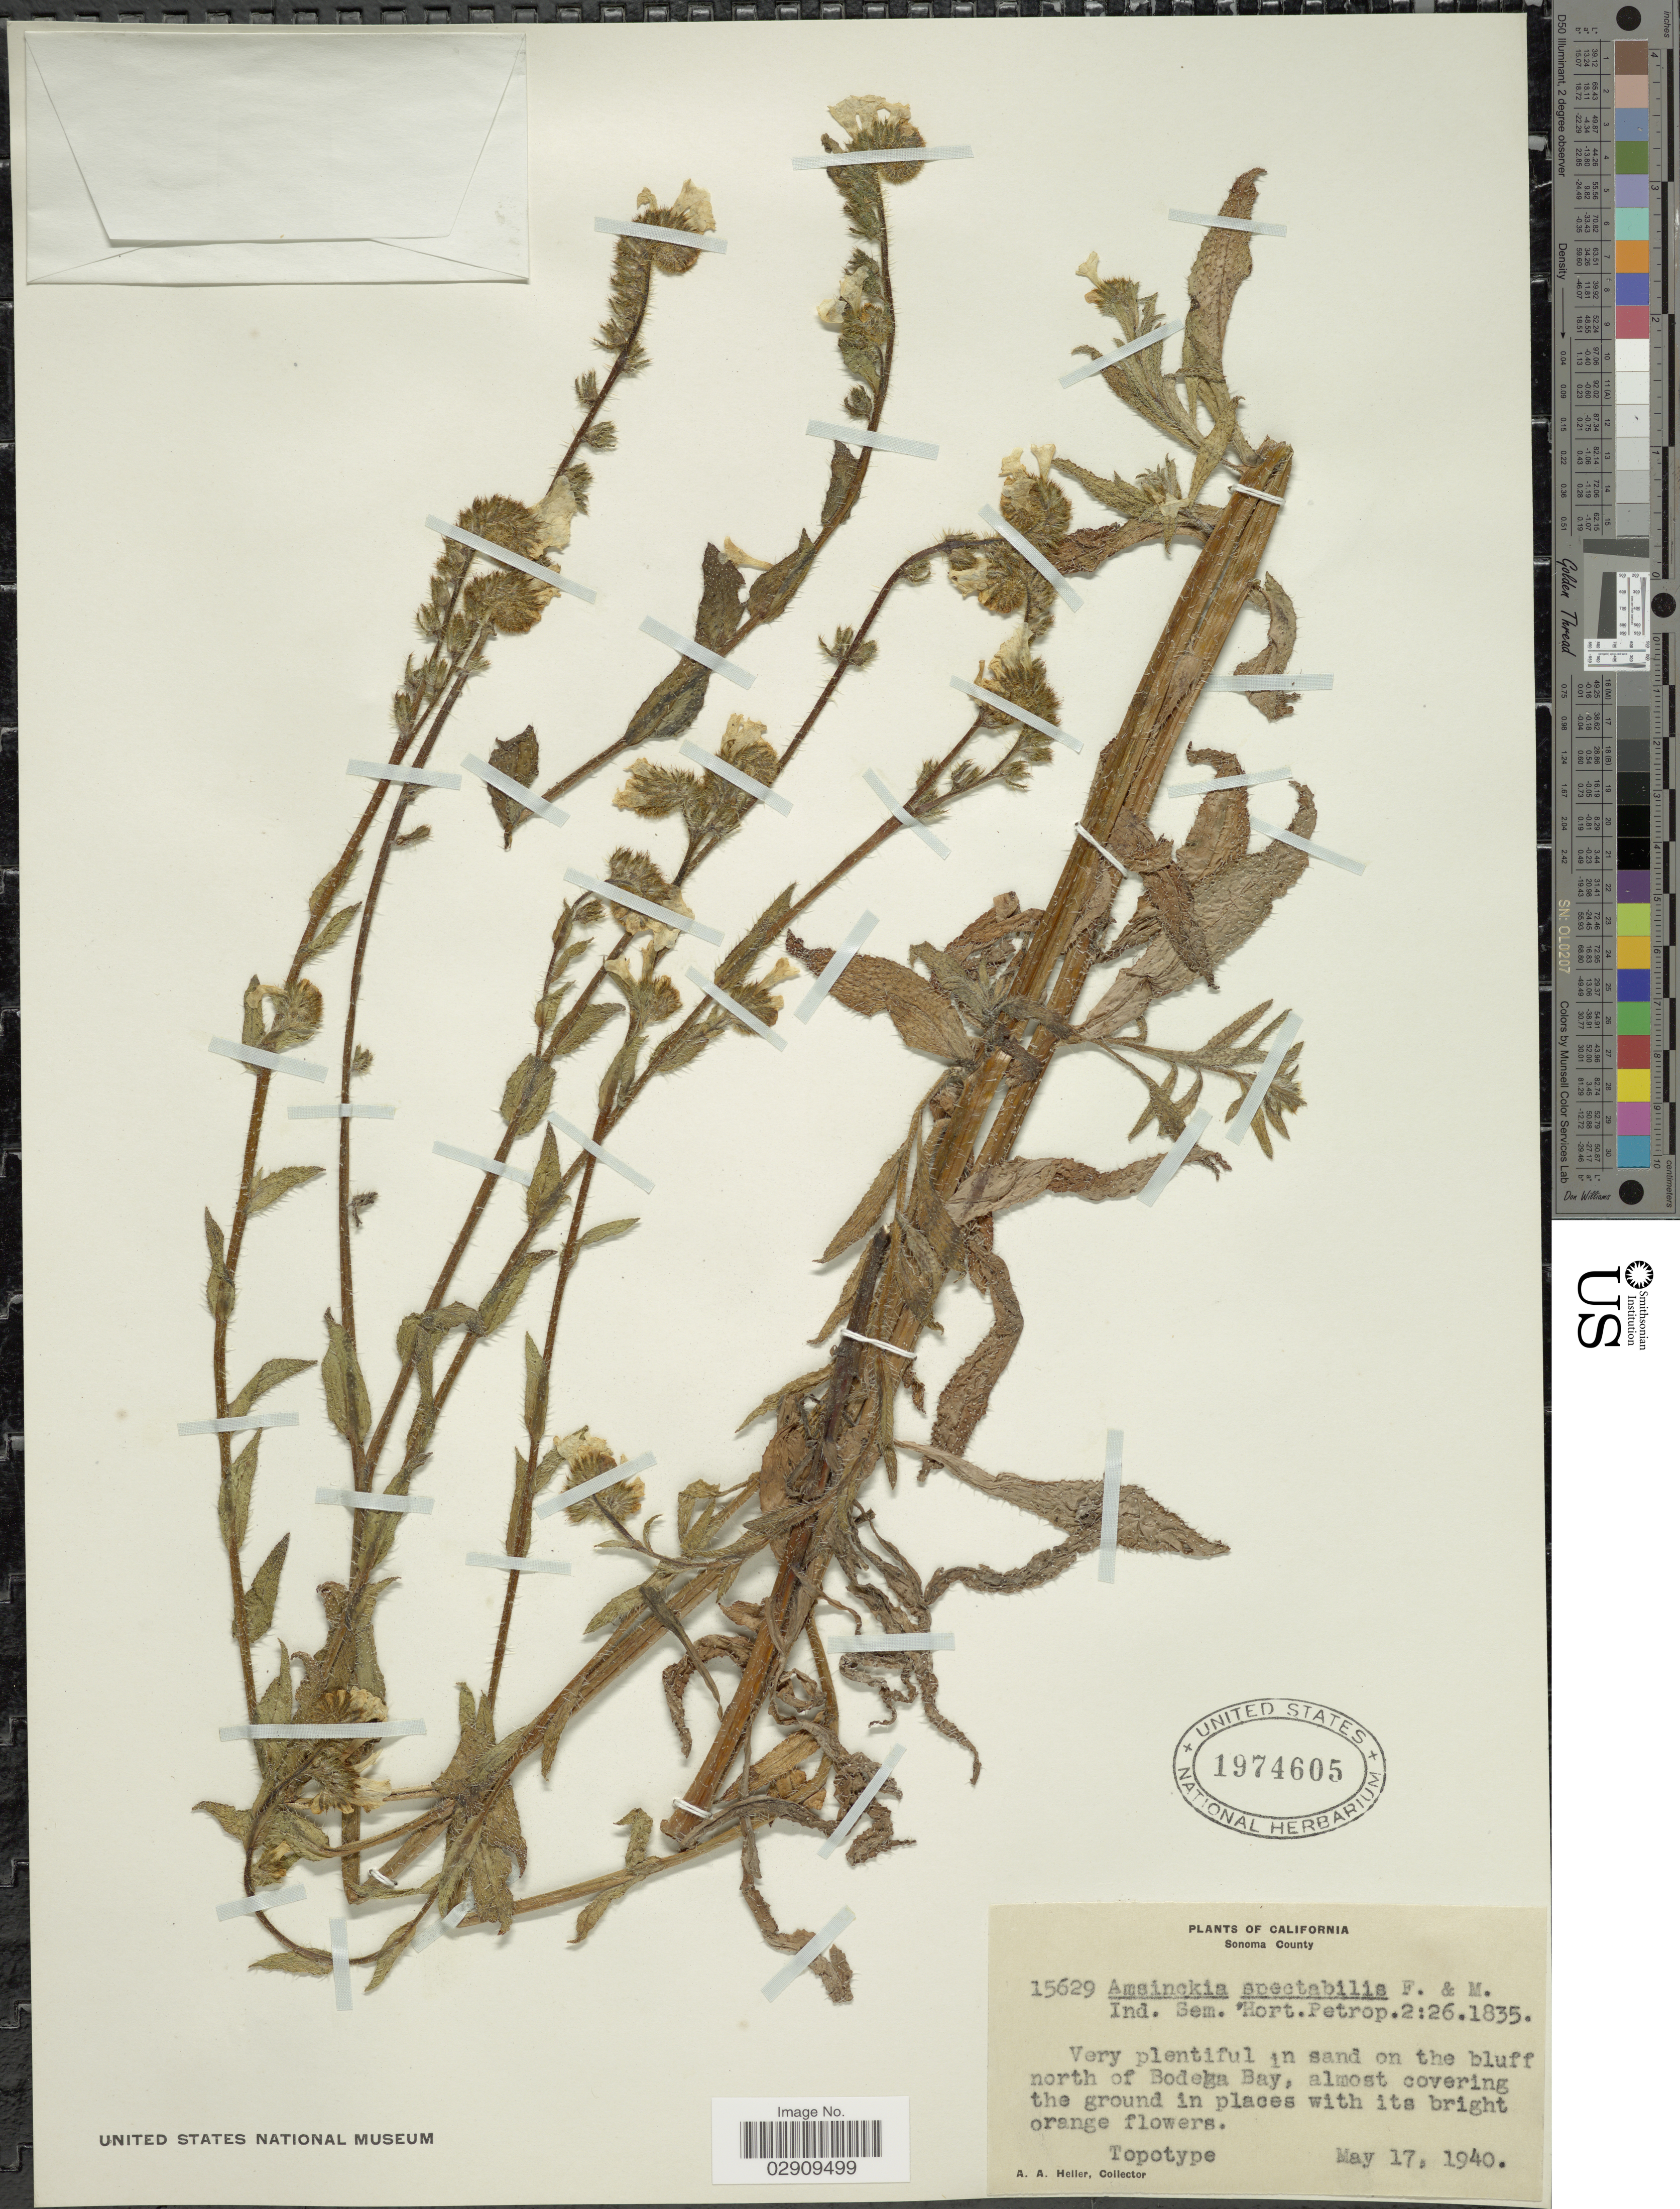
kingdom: Plantae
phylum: Tracheophyta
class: Magnoliopsida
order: Boraginales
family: Boraginaceae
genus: Amsinckia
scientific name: Amsinckia spectabilis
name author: Fisch. & C.A. Mey.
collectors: A. A. Heller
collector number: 15629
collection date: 1940-05-17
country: United States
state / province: California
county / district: Sonoma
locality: Sonoma County. Very plentiful in sand on the bluff north of Bodega Bay.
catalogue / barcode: US 1974605